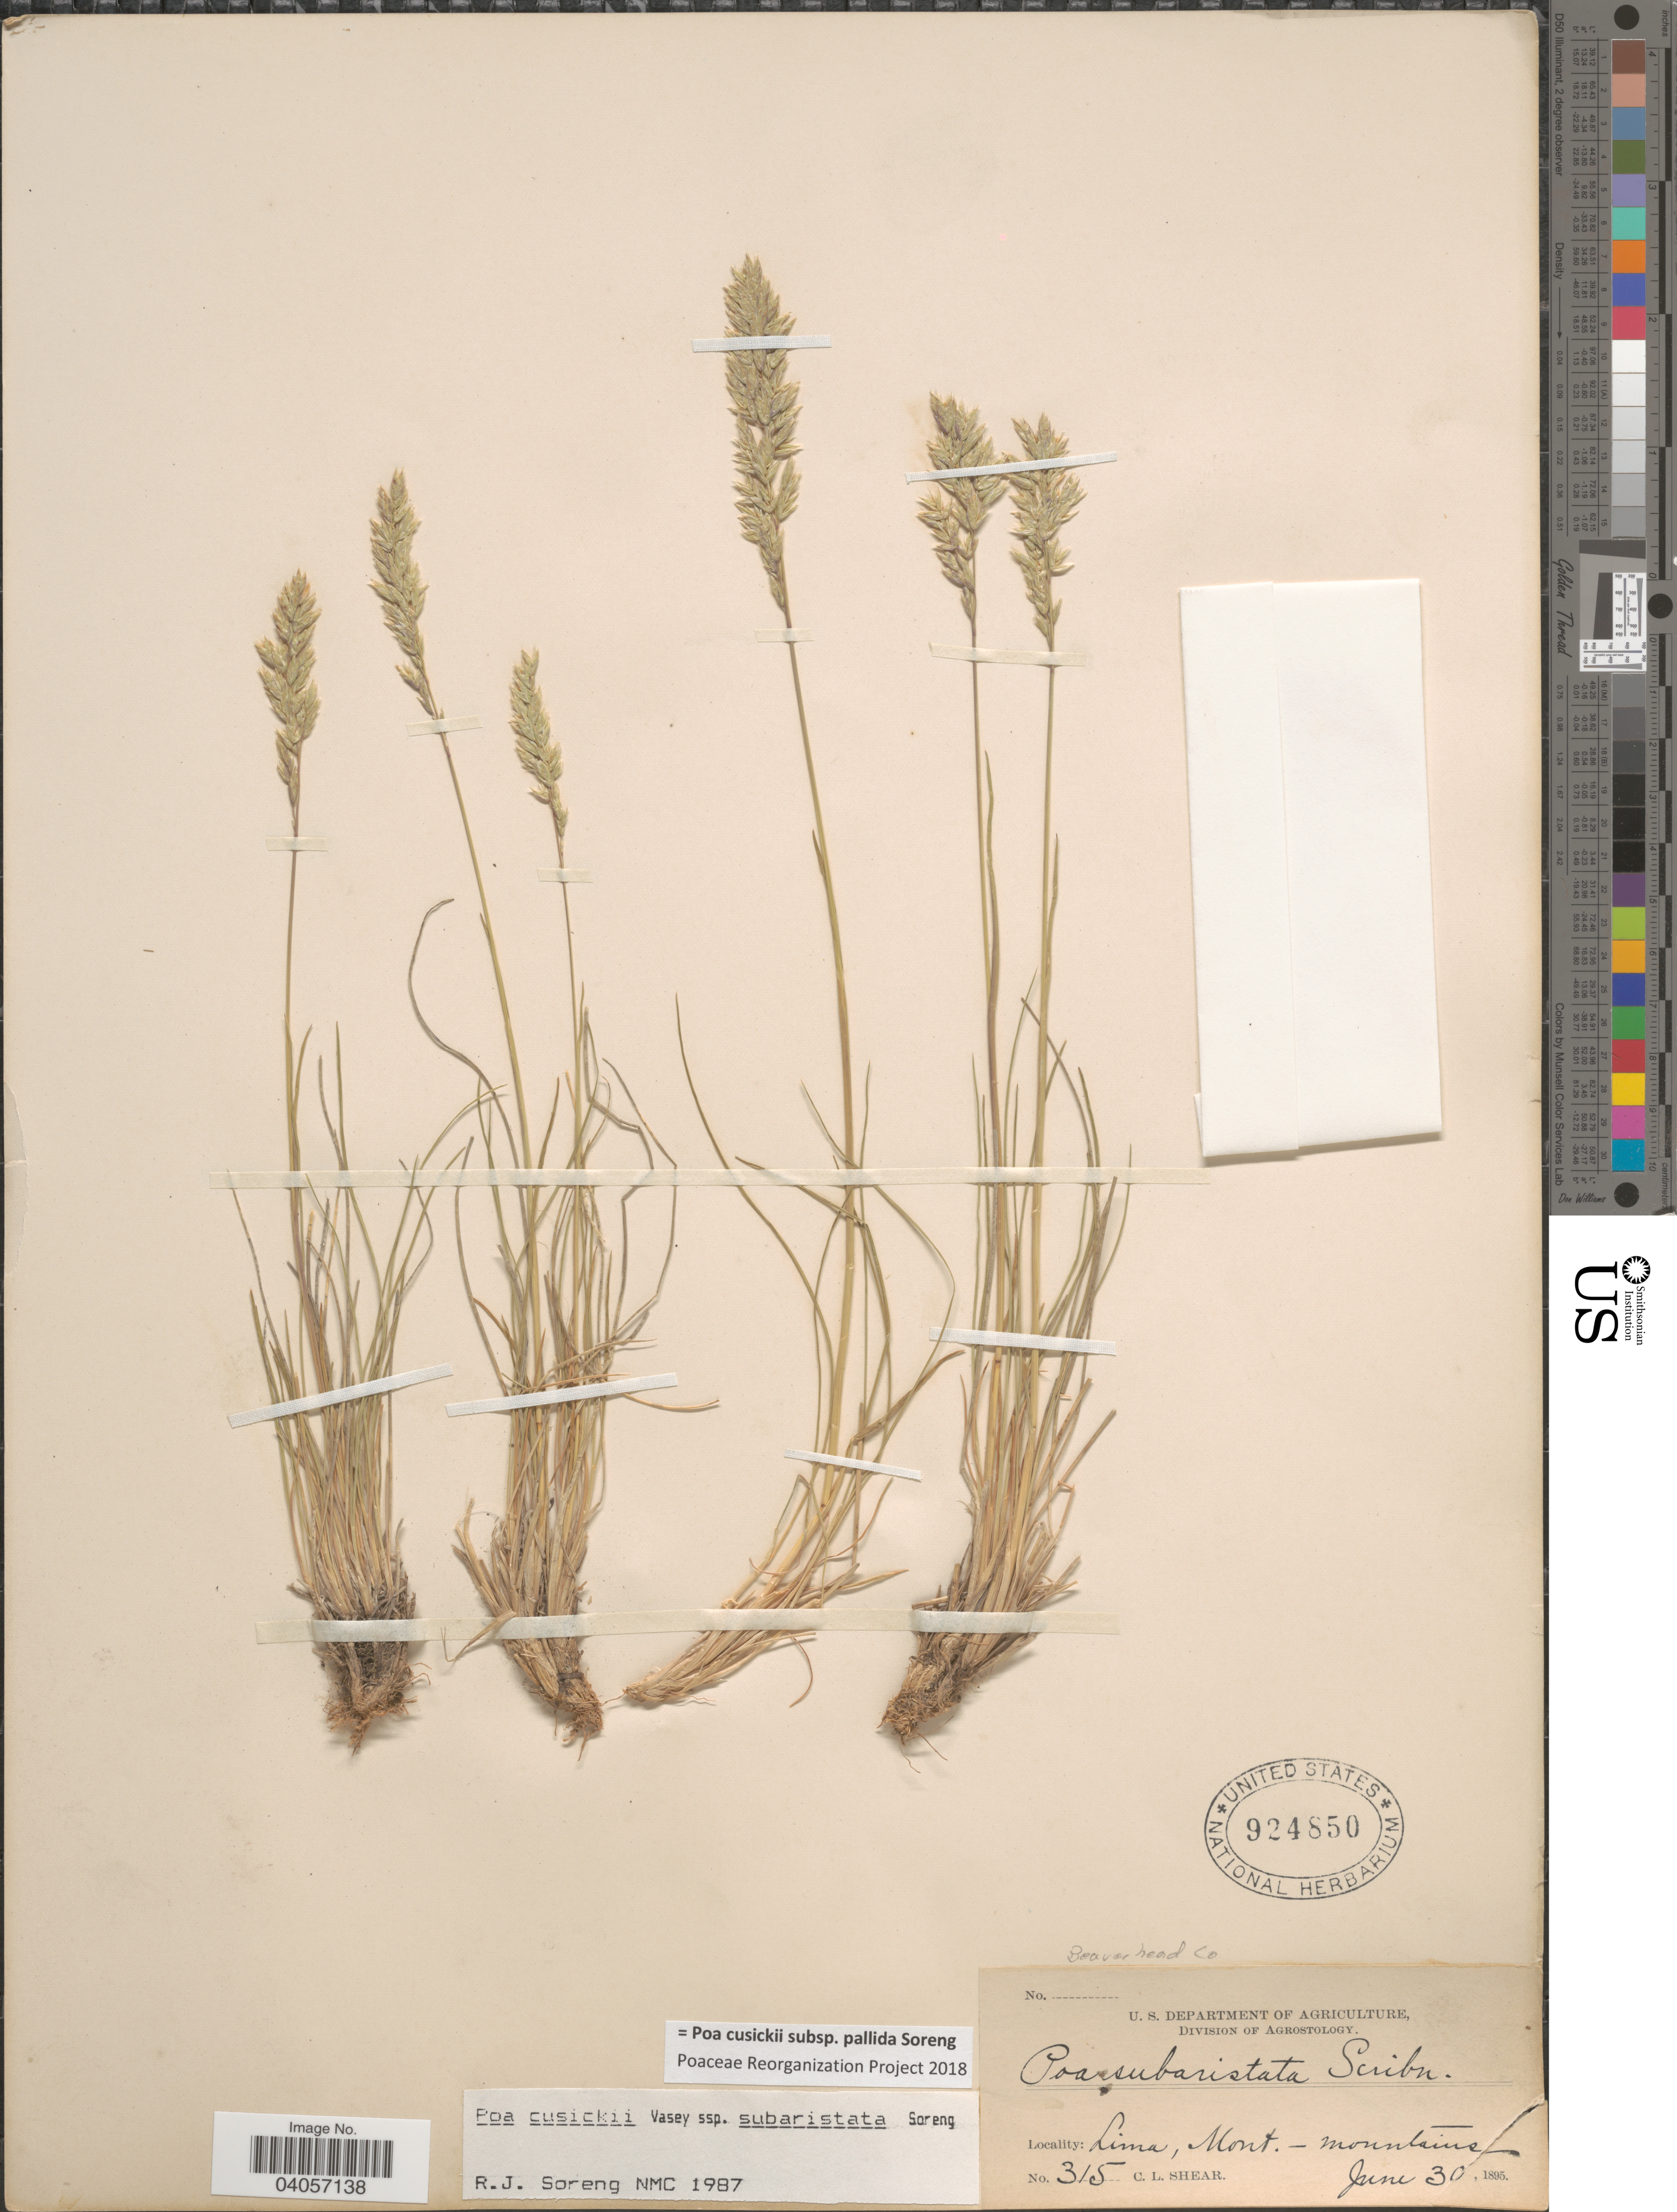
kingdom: Plantae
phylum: Tracheophyta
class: Liliopsida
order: Poales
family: Poaceae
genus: Poa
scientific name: Poa cusickii subsp. pallida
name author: Soreng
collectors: C. L. Shear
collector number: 315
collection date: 1895-06-30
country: United States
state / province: Montana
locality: Beaverhead Co. Lima.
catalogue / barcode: US 924850